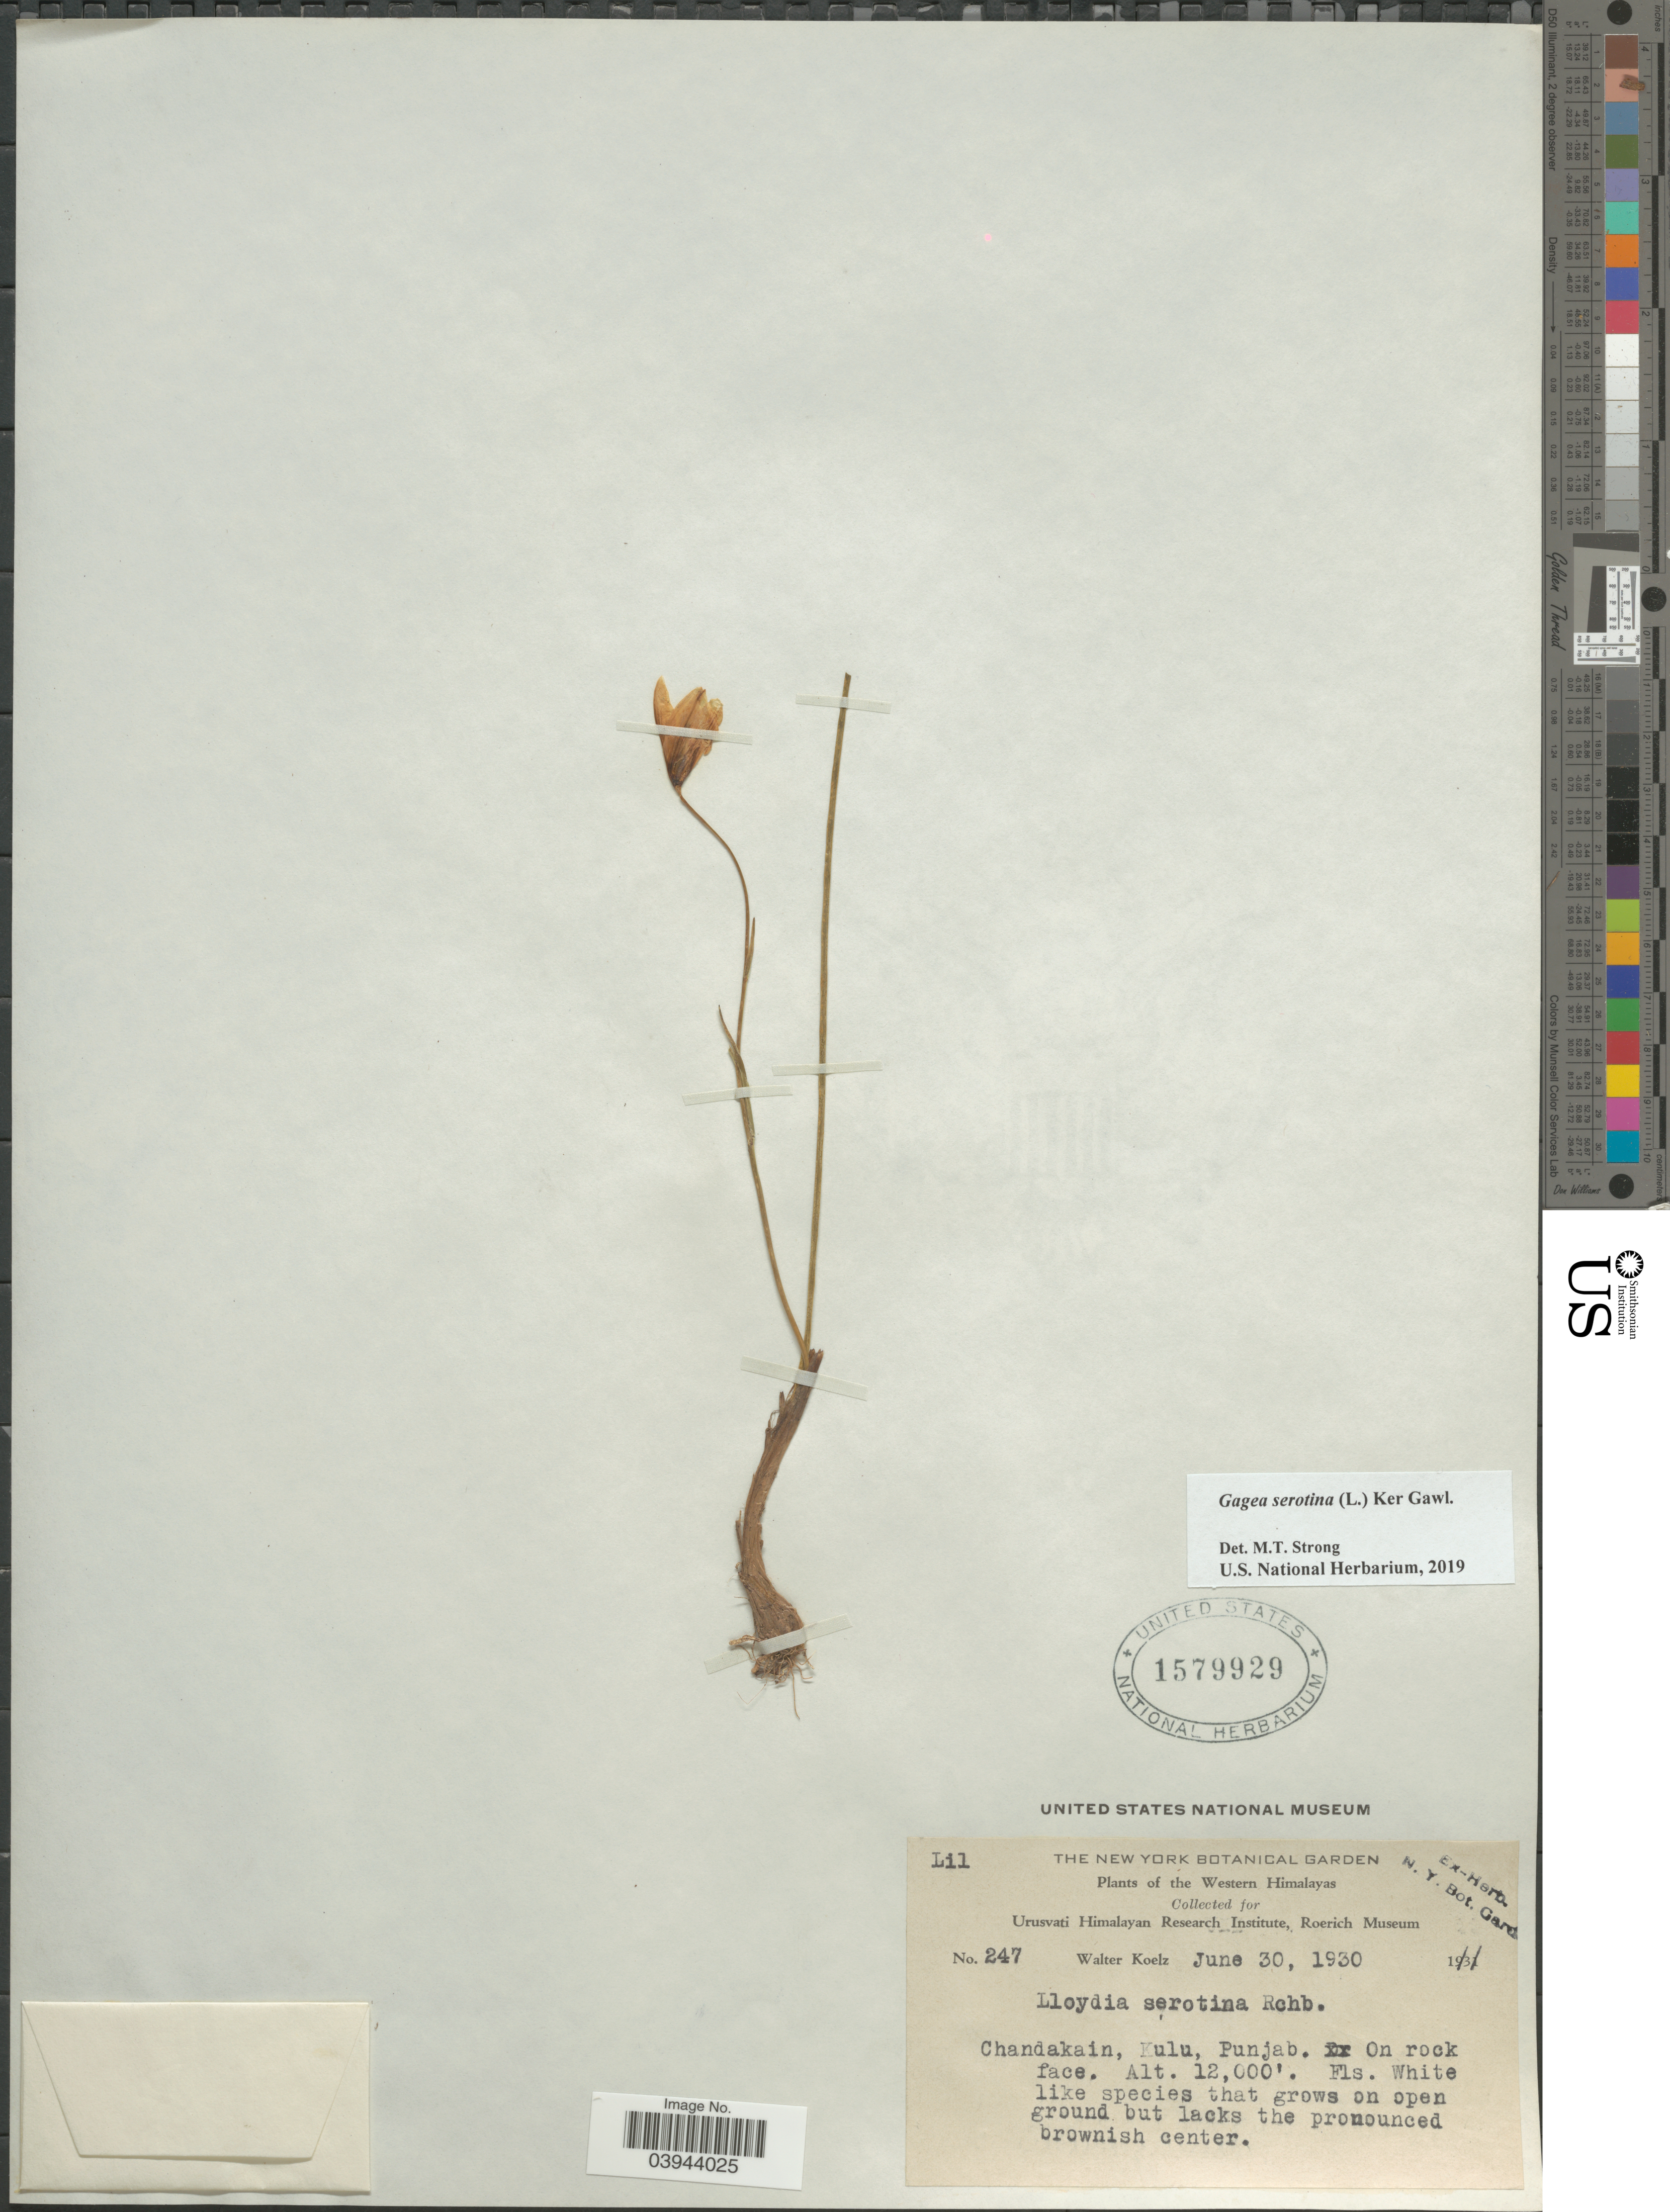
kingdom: Plantae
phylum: Tracheophyta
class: Liliopsida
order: Liliales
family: Liliaceae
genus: Gagea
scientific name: Gagea serotina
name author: (L.) Ker Gawl.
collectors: W. N. Koelz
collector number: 247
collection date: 1930-06-30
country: India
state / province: Himachal Pradesh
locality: The Western Himalayas. Chandakain, Kulu.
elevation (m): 3658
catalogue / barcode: US 1579929